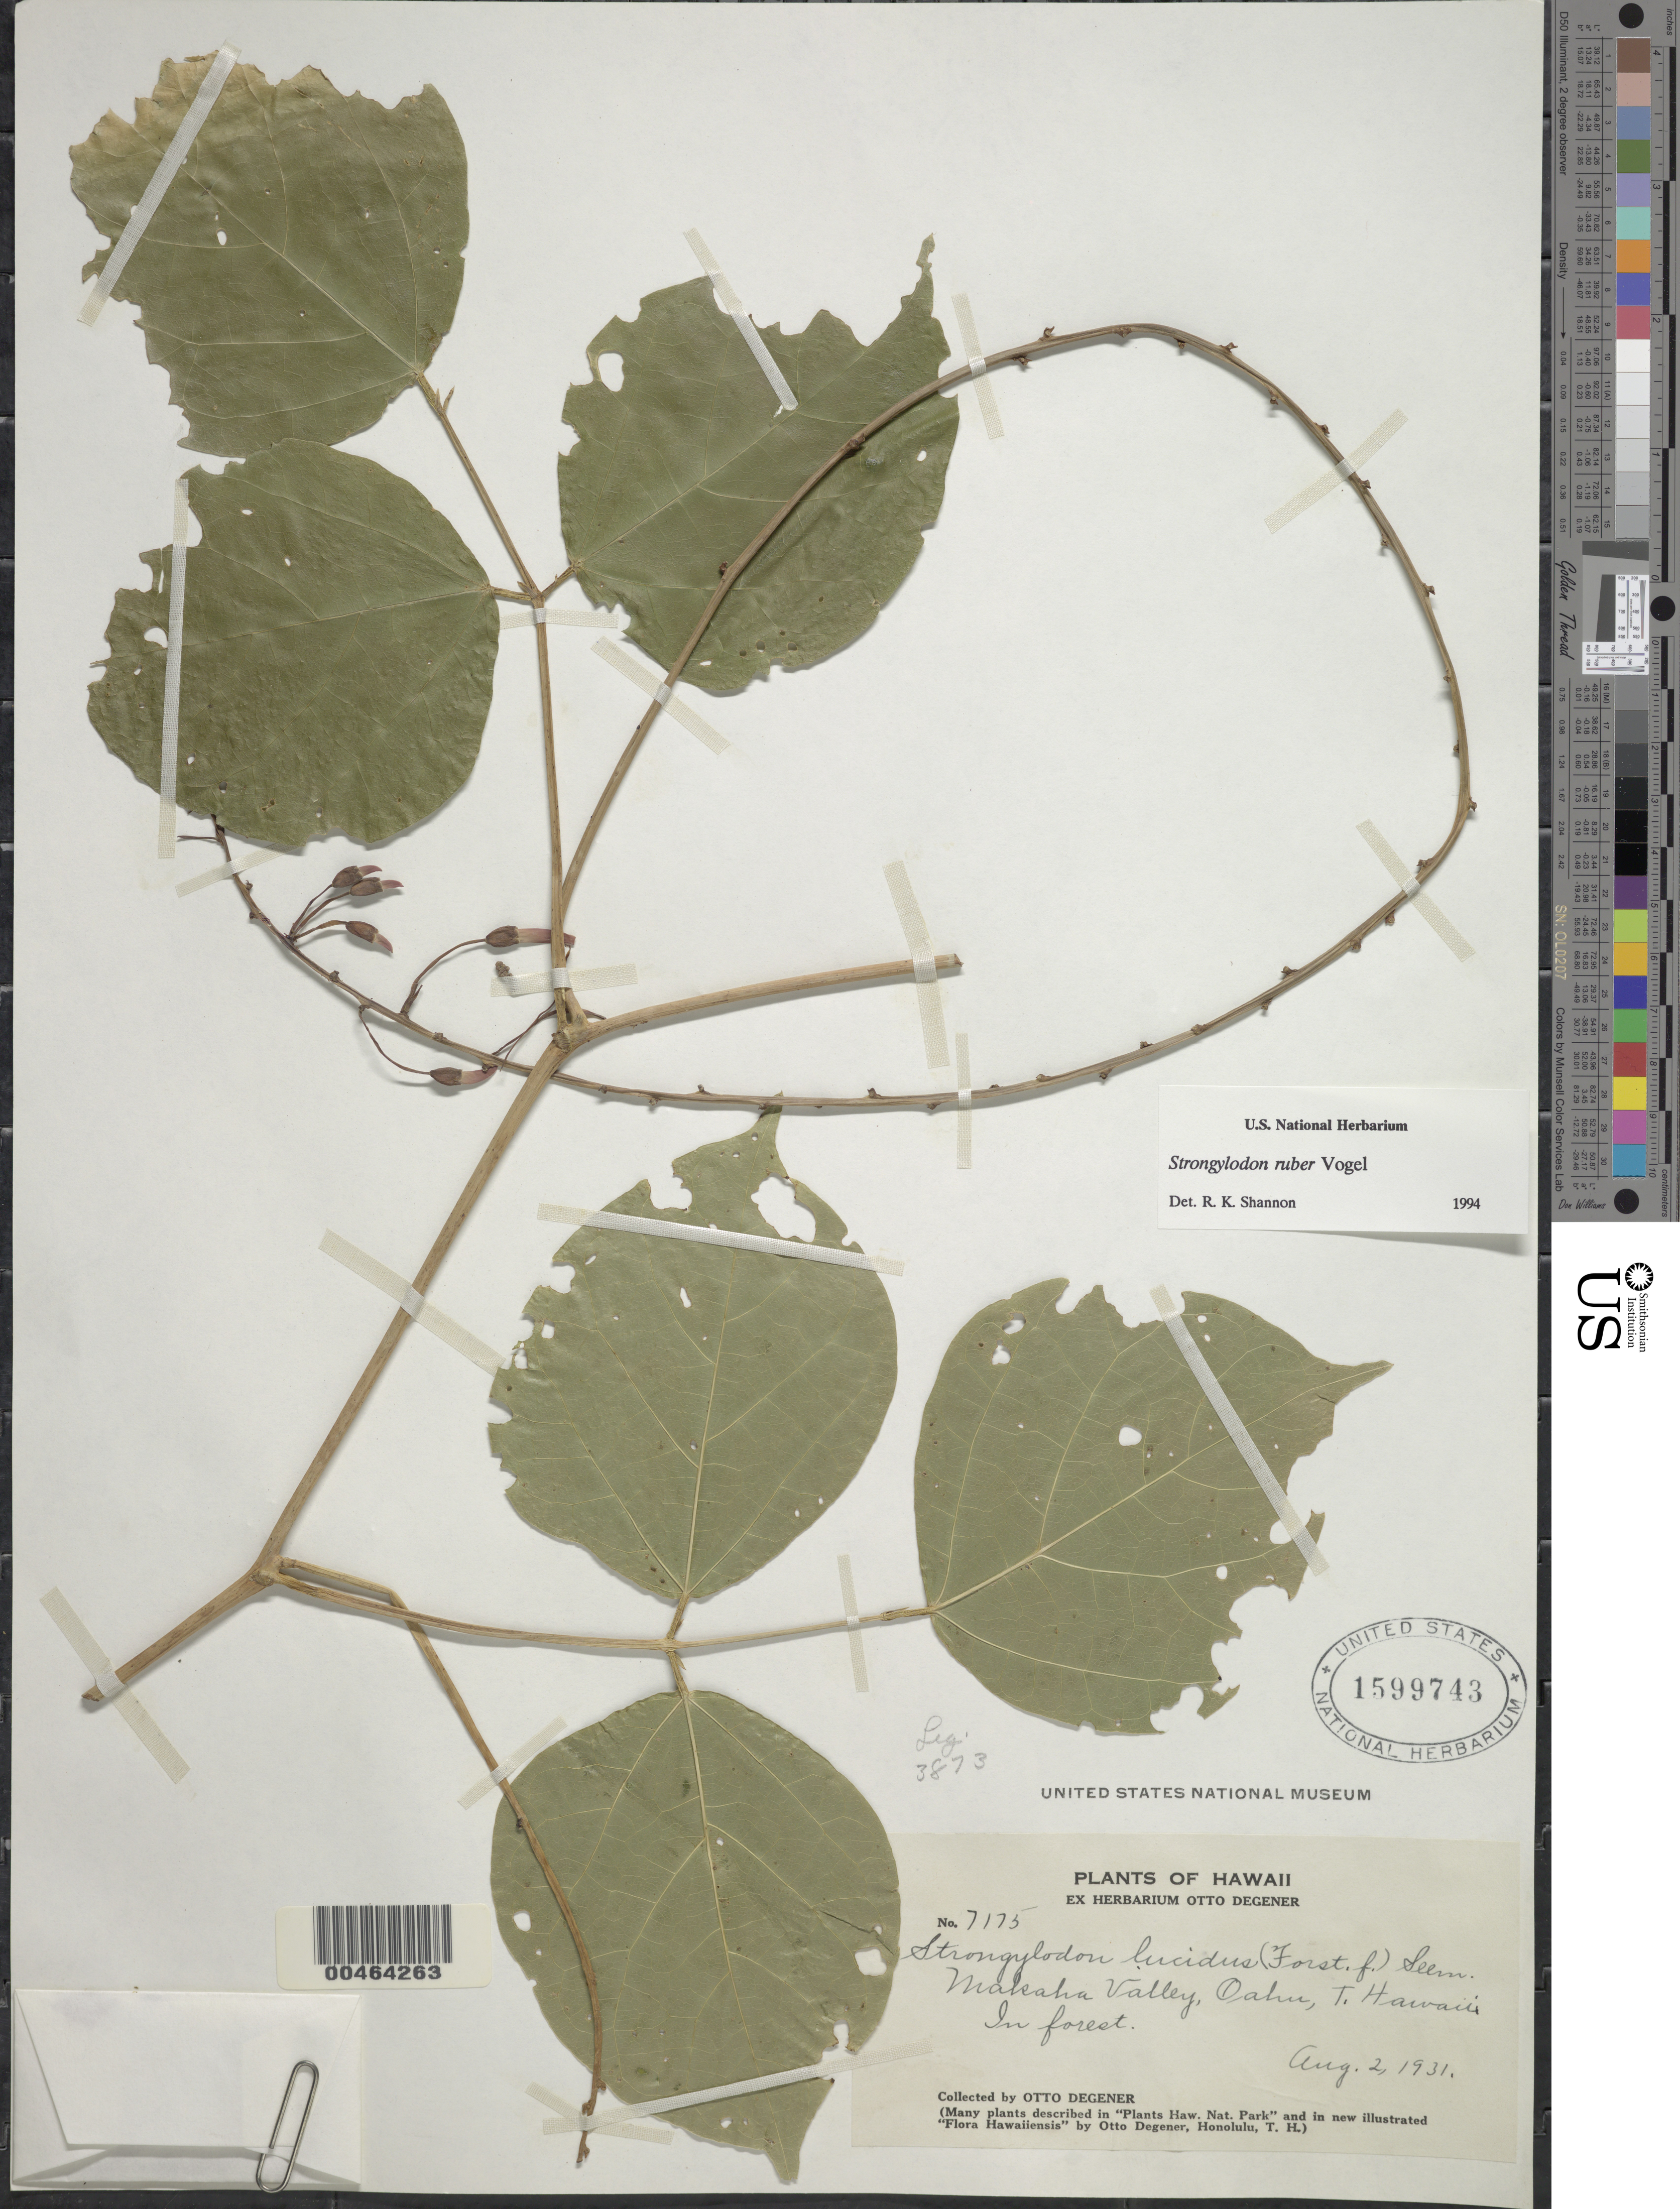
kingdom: Plantae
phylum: Tracheophyta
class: Magnoliopsida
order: Fabales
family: Fabaceae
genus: Strongylodon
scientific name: Strongylodon ruber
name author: Vogel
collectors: O. Degener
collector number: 7175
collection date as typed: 2 Aug 1931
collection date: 1931-08-02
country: United States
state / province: Hawaii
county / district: Honolulu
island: Oahu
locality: Makaha Valley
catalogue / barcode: US 1599743